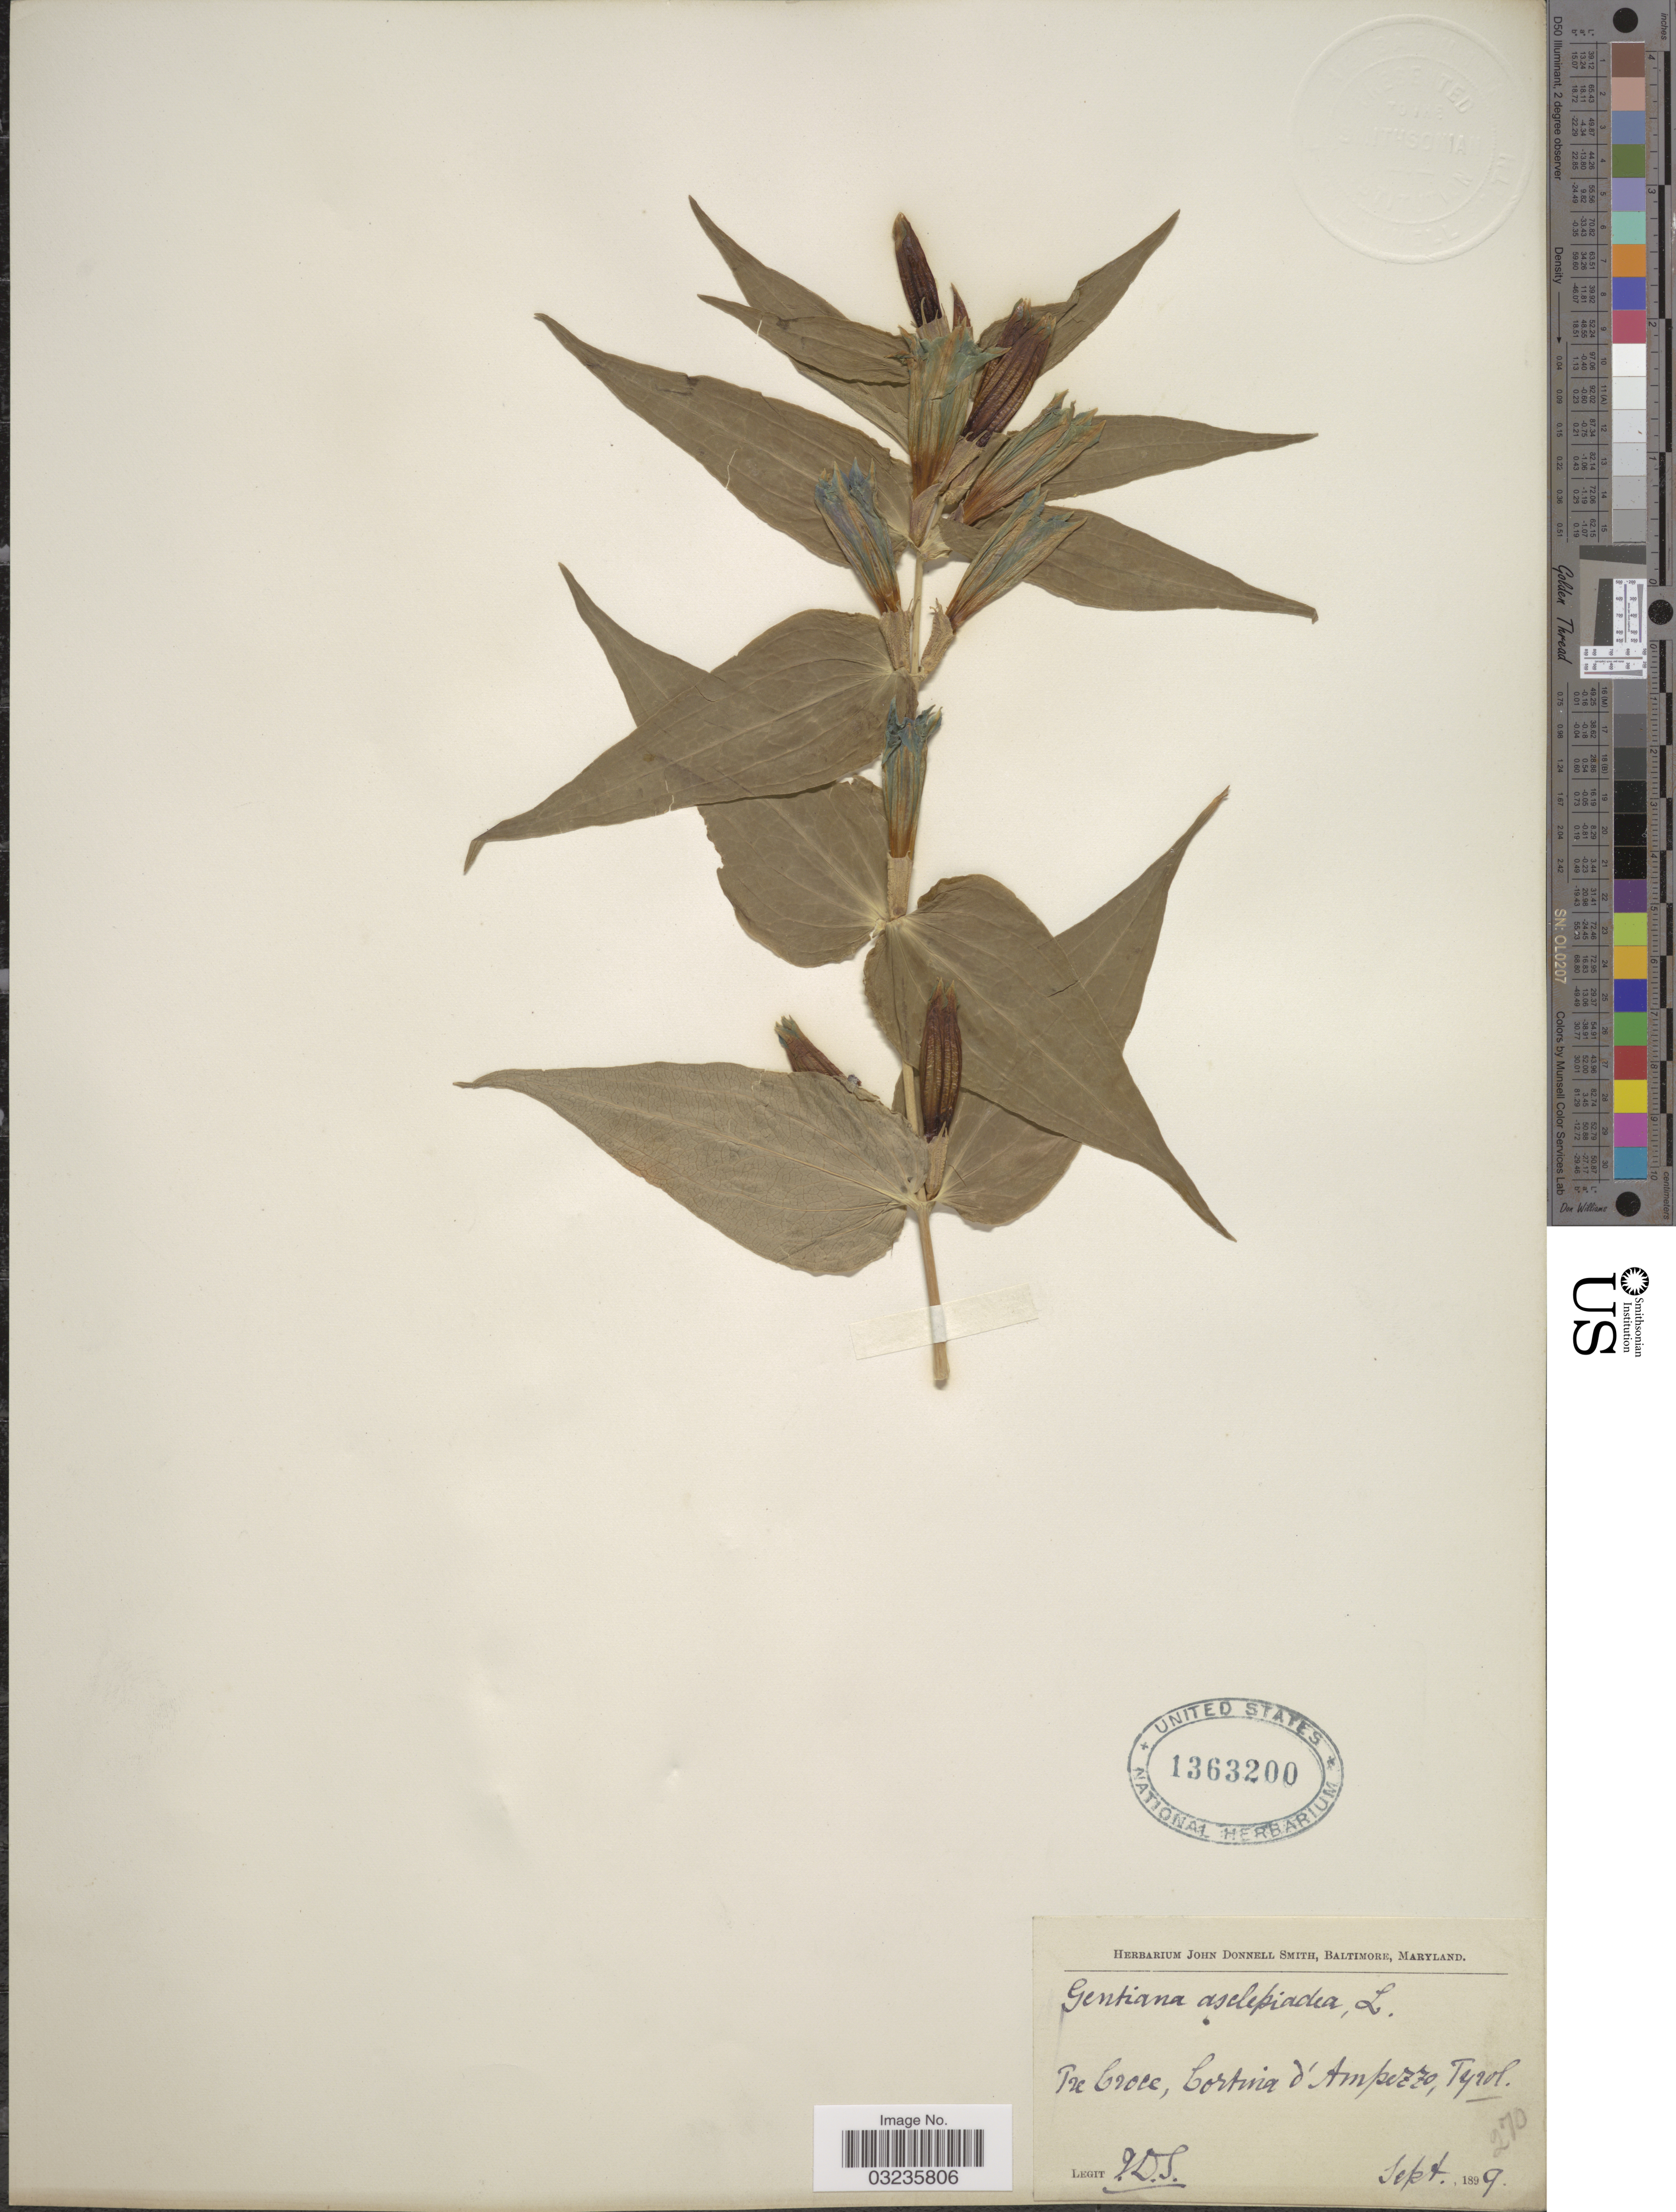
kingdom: Plantae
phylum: Tracheophyta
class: Magnoliopsida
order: Gentianales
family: Gentianaceae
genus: Gentiana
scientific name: Gentiana asclepiadea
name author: L.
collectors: J. Donnell Smith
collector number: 270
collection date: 1899-09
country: Italy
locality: Tre Croce, Cortina d'Ampezzo, Tyrol.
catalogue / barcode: US 1363200